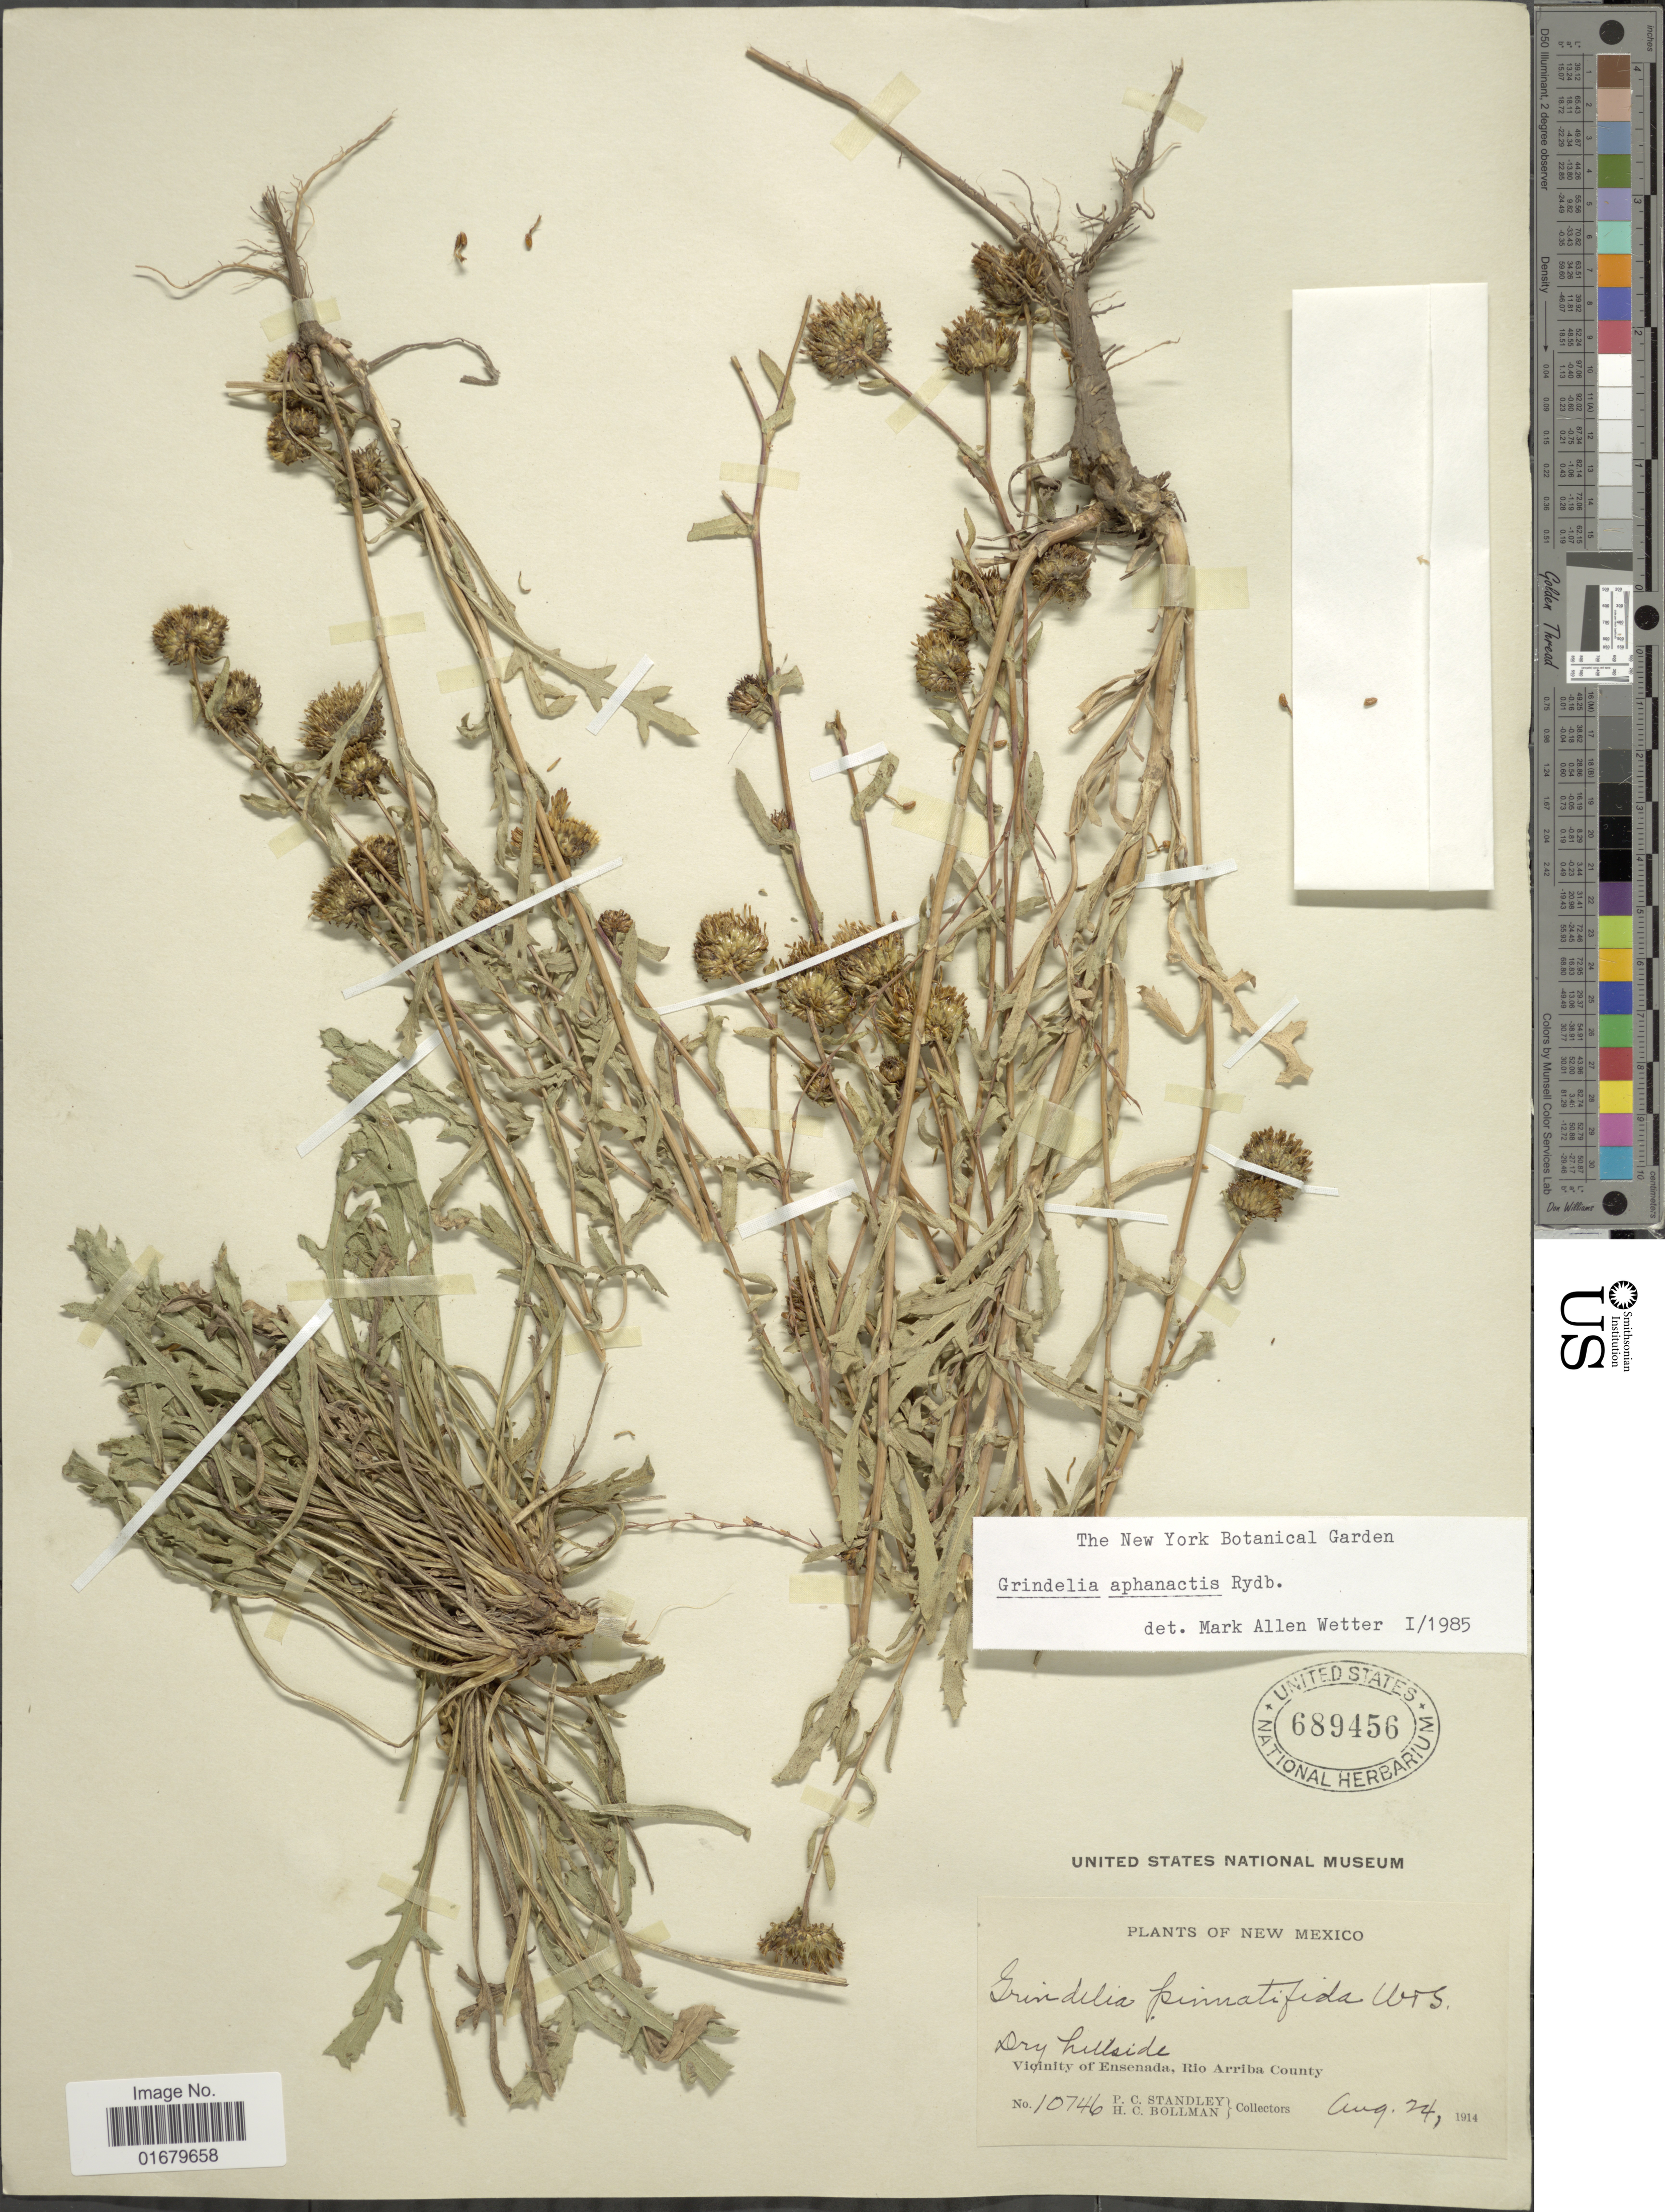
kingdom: Plantae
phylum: Tracheophyta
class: Magnoliopsida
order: Asterales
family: Asteraceae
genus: Grindelia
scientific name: Grindelia aphanactis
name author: Rydb.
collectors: P. C. Standley & H. C. Bollman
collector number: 10746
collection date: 1914-08-24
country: United States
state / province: New Mexico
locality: Vicinity of Ensenada, Rio Arriba County.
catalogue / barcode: US 689456